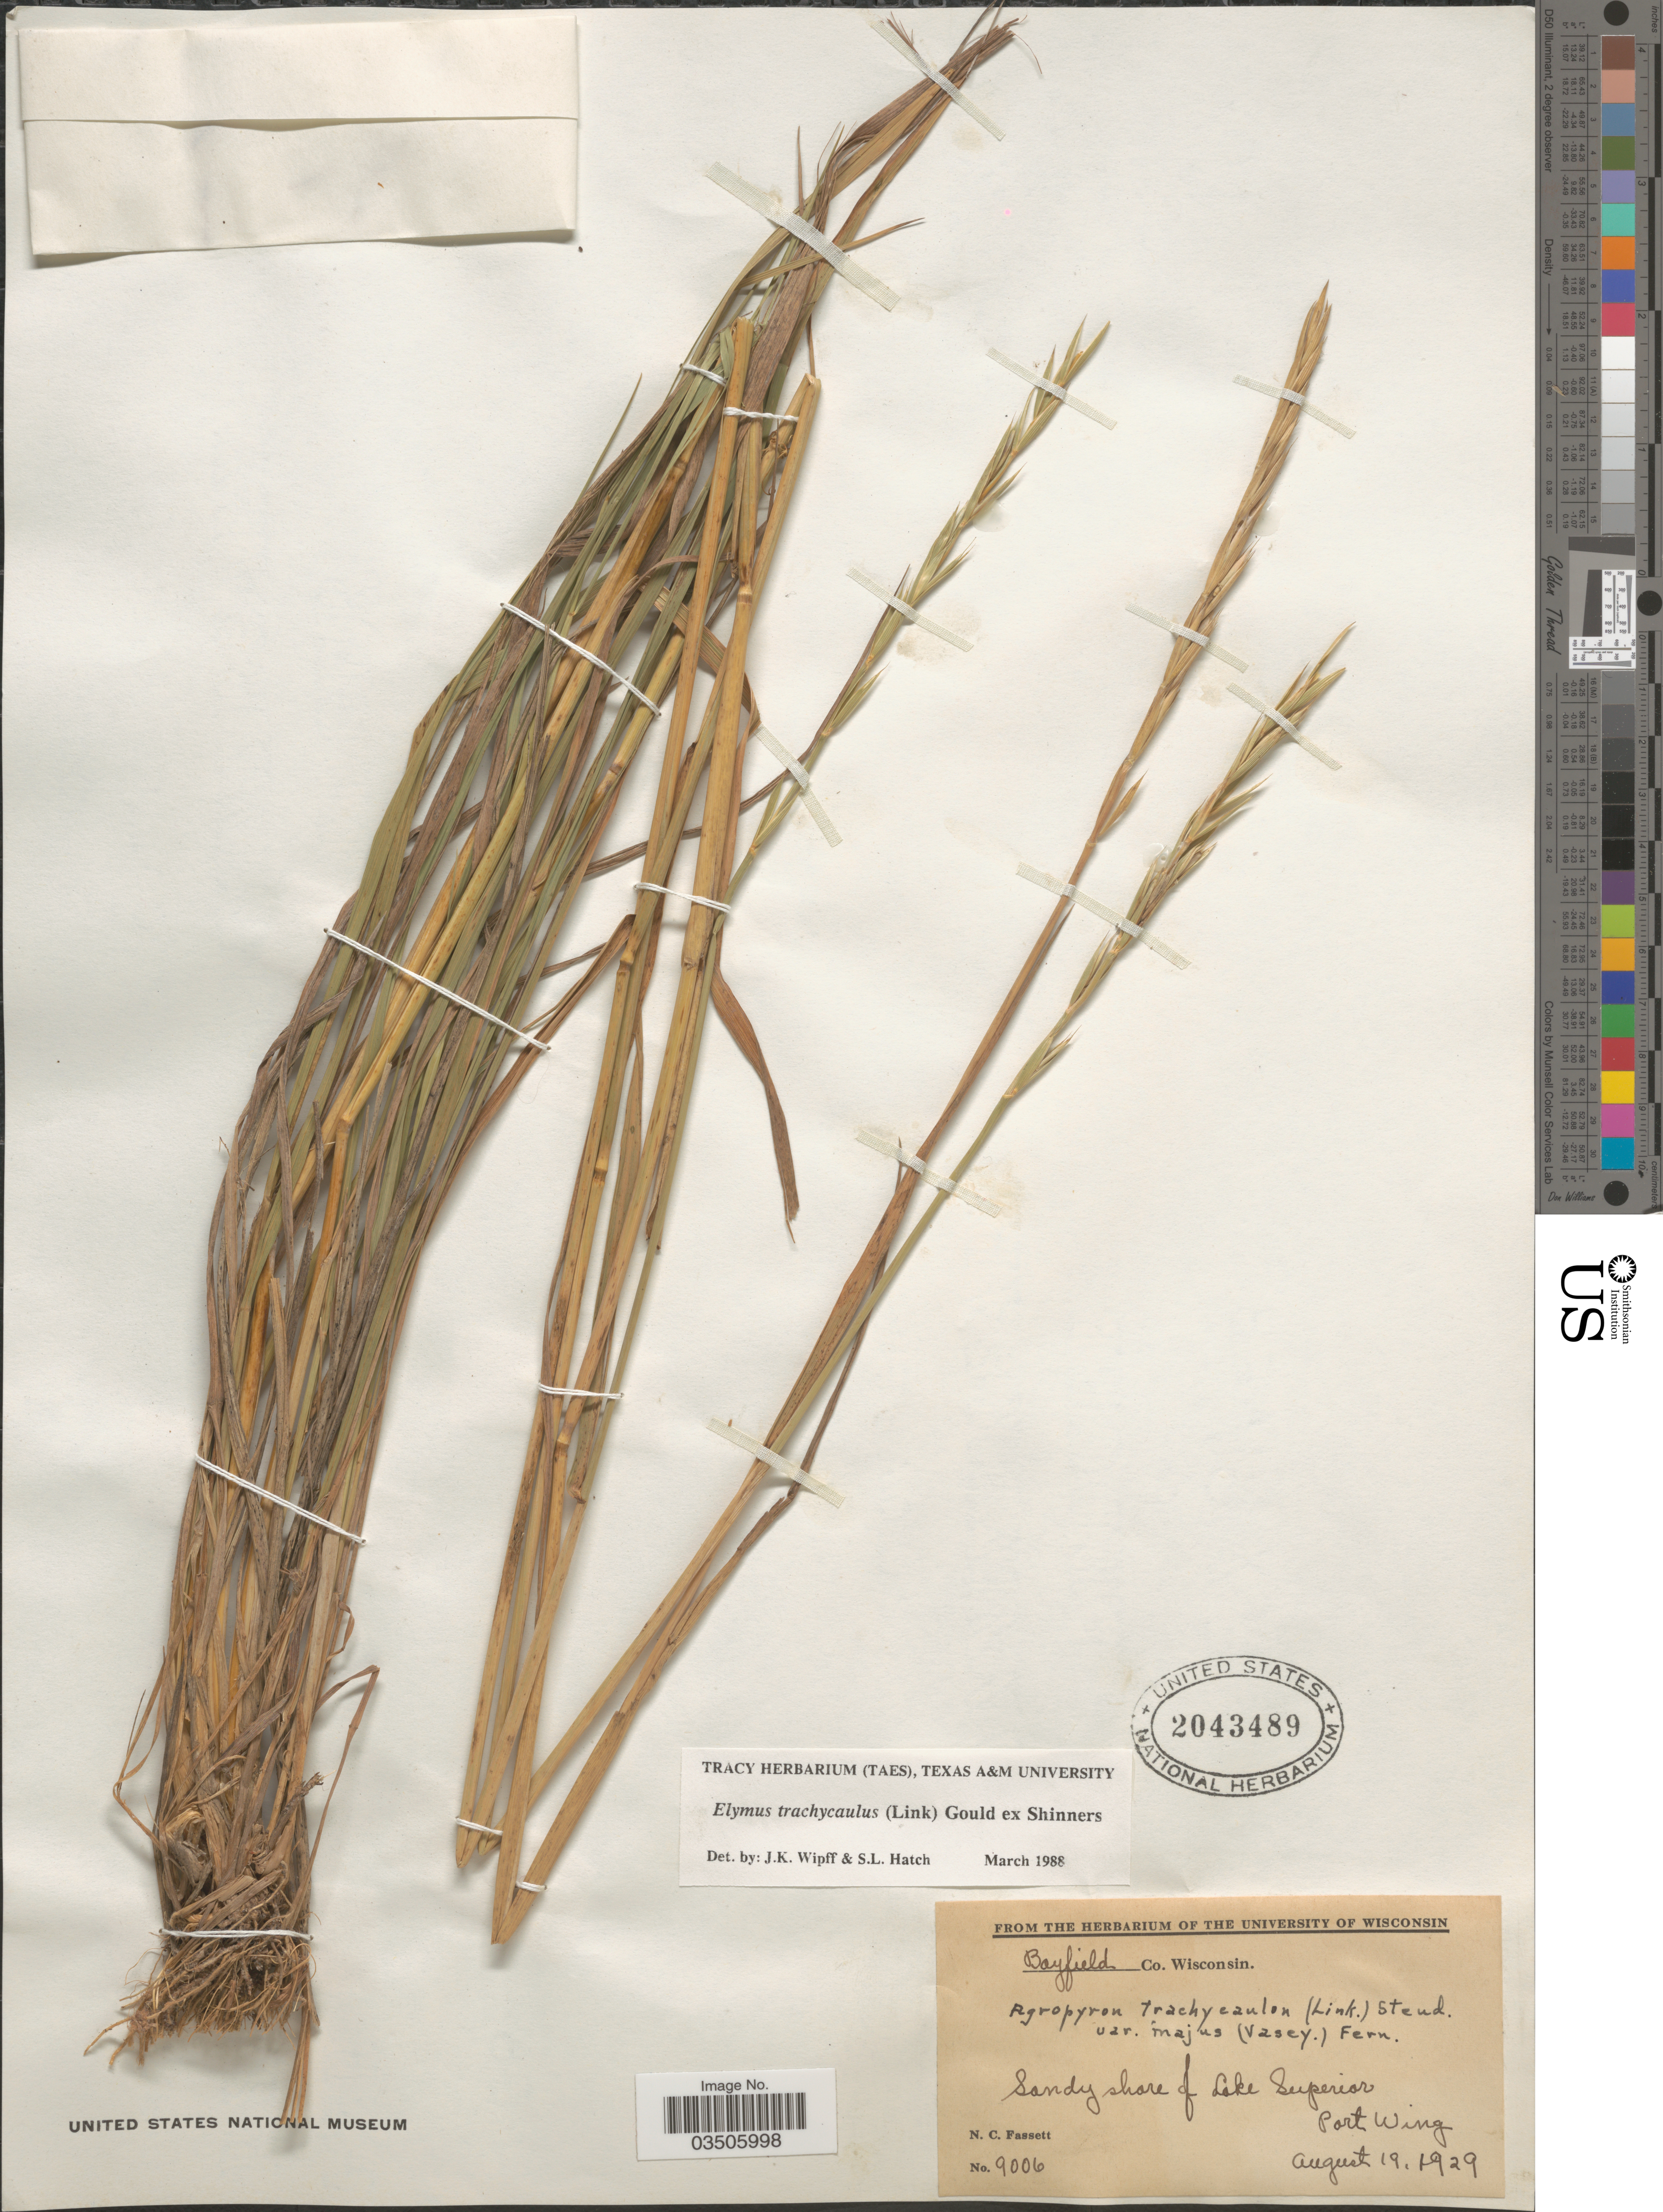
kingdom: Plantae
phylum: Tracheophyta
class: Liliopsida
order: Poales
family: Poaceae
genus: Elymus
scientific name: Elymus trachycaulus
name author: (Link) Gould ex Shinners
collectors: N. C. Fassett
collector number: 9006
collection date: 1929-08-19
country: United States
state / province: Wisconsin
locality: Bayfield Co. Sandy shore of Lake Superior. Port Wing.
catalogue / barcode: US 2043489